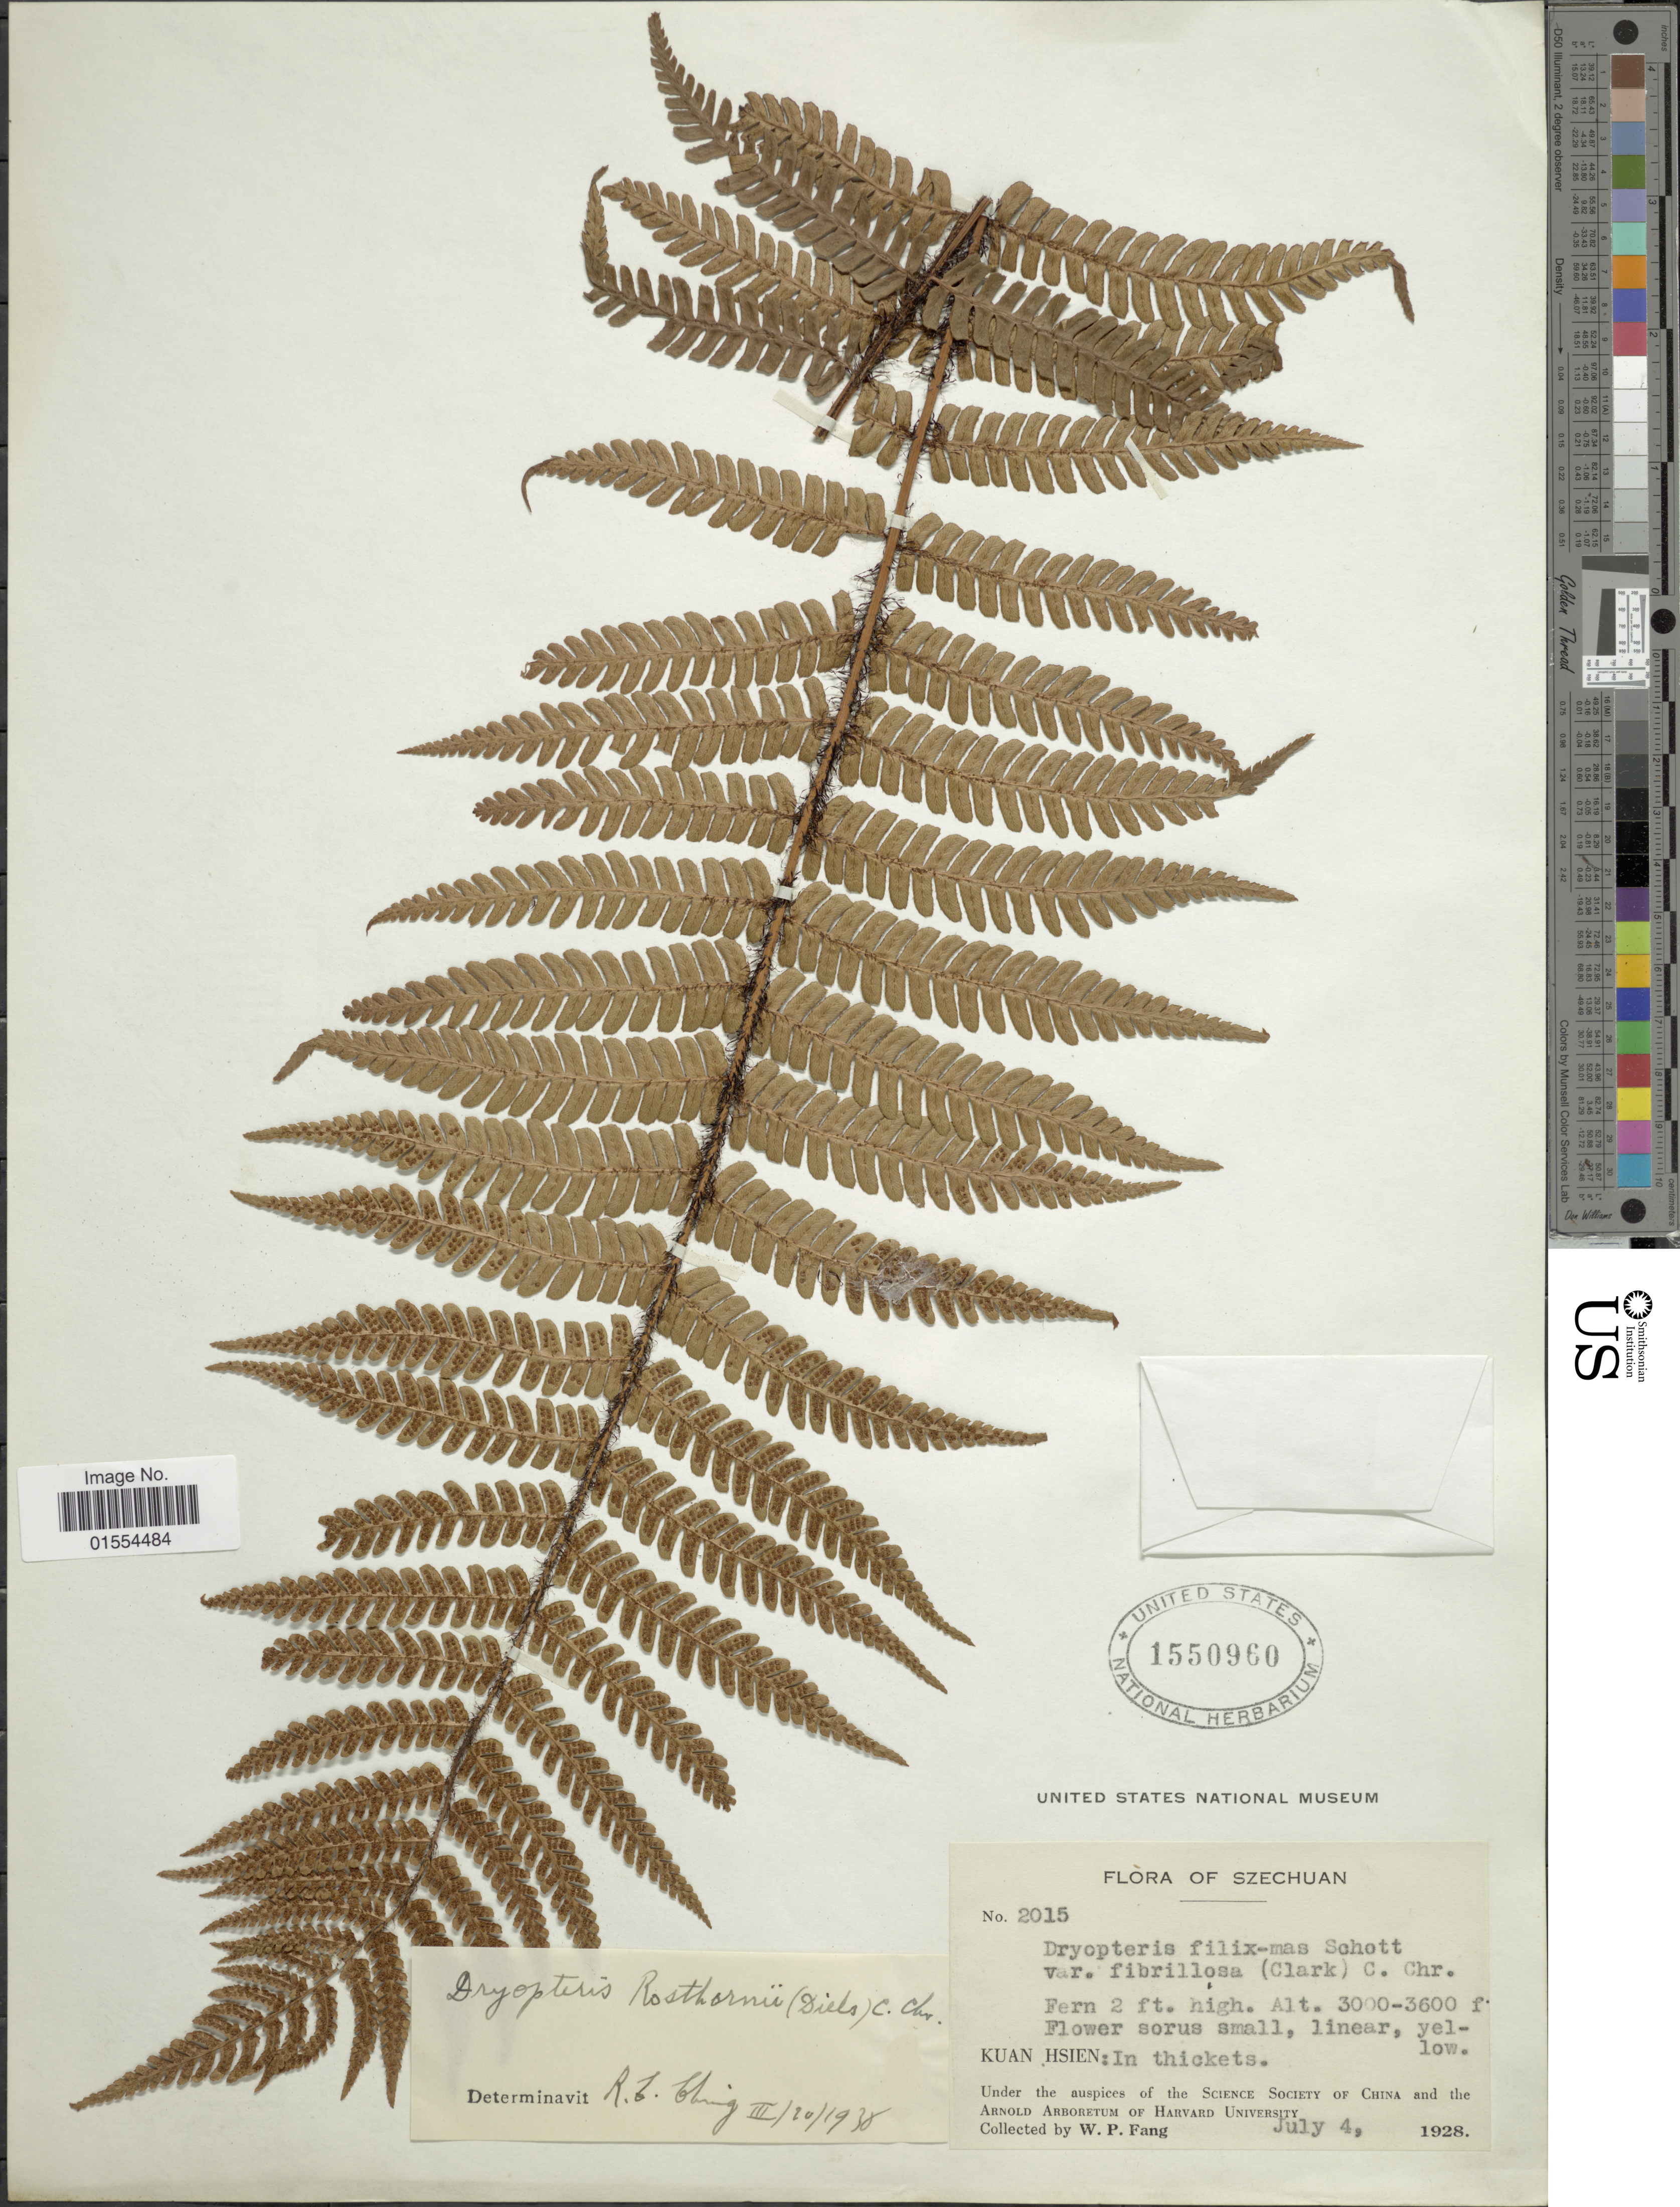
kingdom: Plantae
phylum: Tracheophyta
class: Polypodiopsida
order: Polypodiales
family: Dryopteridaceae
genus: Dryopteris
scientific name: Dryopteris rosthornii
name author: (Diels) C. Chr.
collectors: W. P. Fang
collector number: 2015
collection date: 1928-07-04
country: China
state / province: Sichuan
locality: Szechuan, Kuan Hsien; in thickets, flower sorus small, linear, yellow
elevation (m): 914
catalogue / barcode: US 1550960